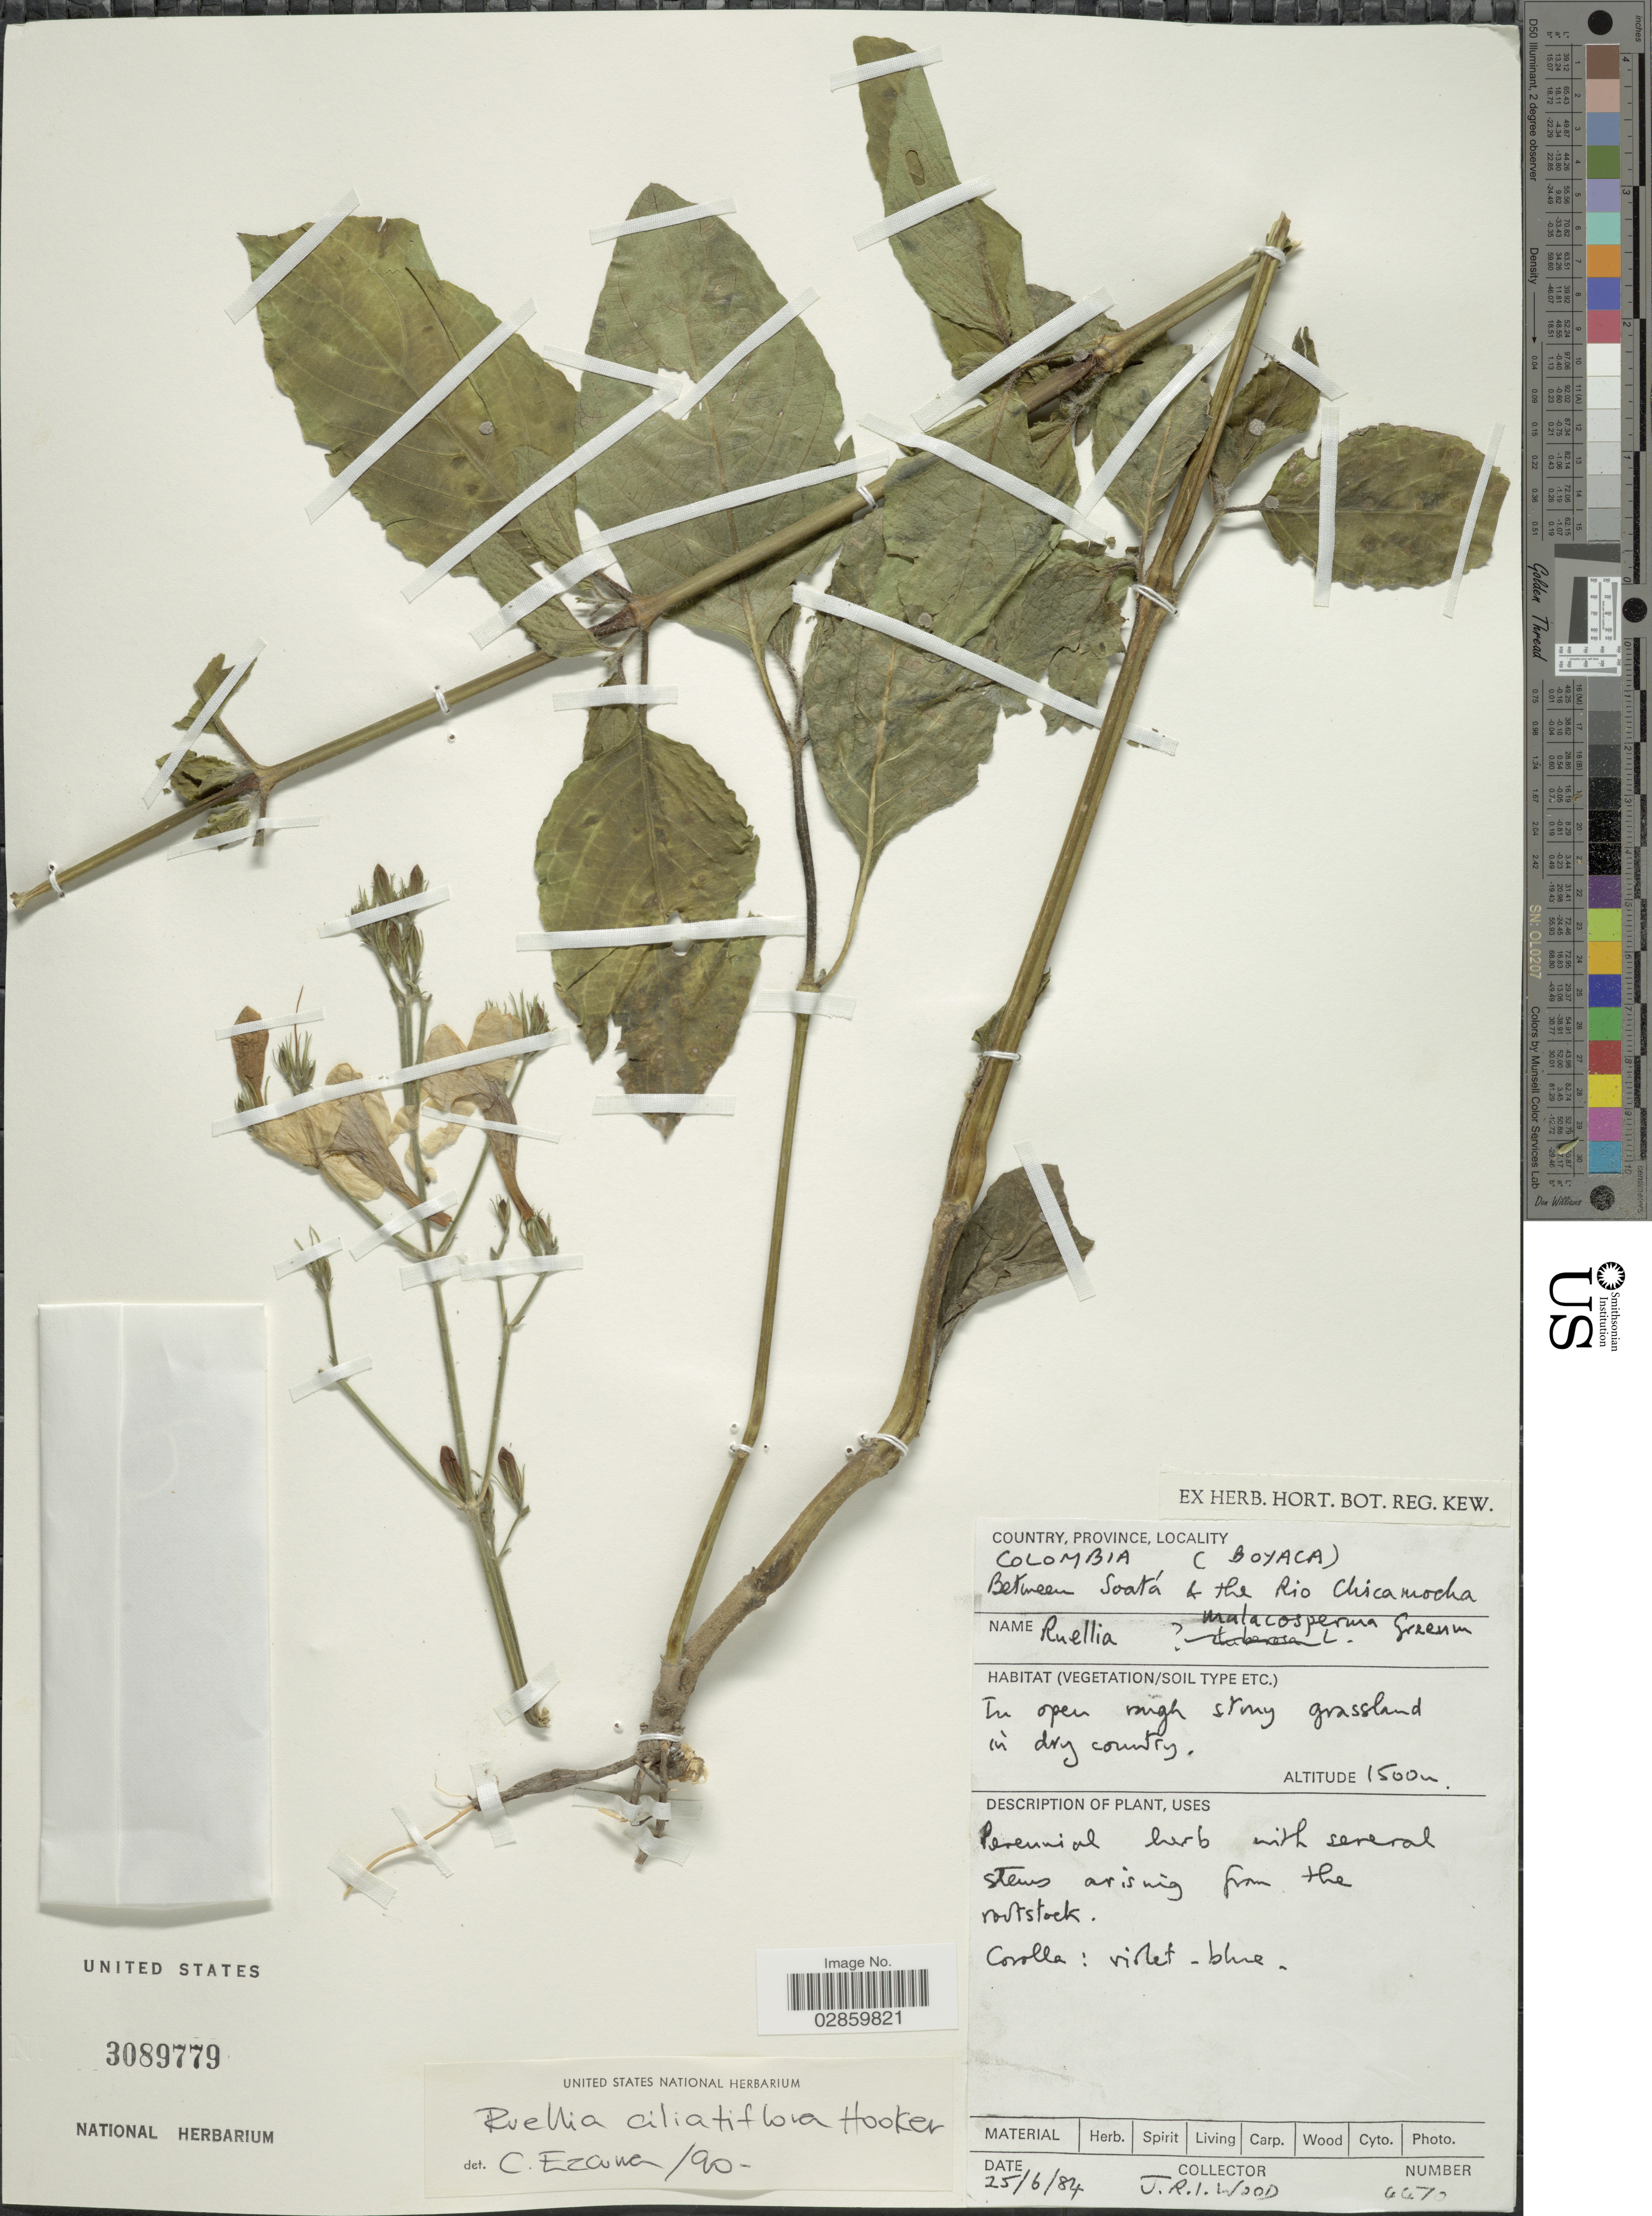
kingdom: Plantae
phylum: Tracheophyta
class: Magnoliopsida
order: Lamiales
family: Acanthaceae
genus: Ruellia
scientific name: Ruellia ciliatiflora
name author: Hook.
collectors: J. R. I. Wood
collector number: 4470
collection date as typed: Transcribed d/m/y: 25/6/84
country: Colombia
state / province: Boyacá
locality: Between Soatá & the Rio Chicamocha.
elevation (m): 1500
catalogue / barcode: US 3089779